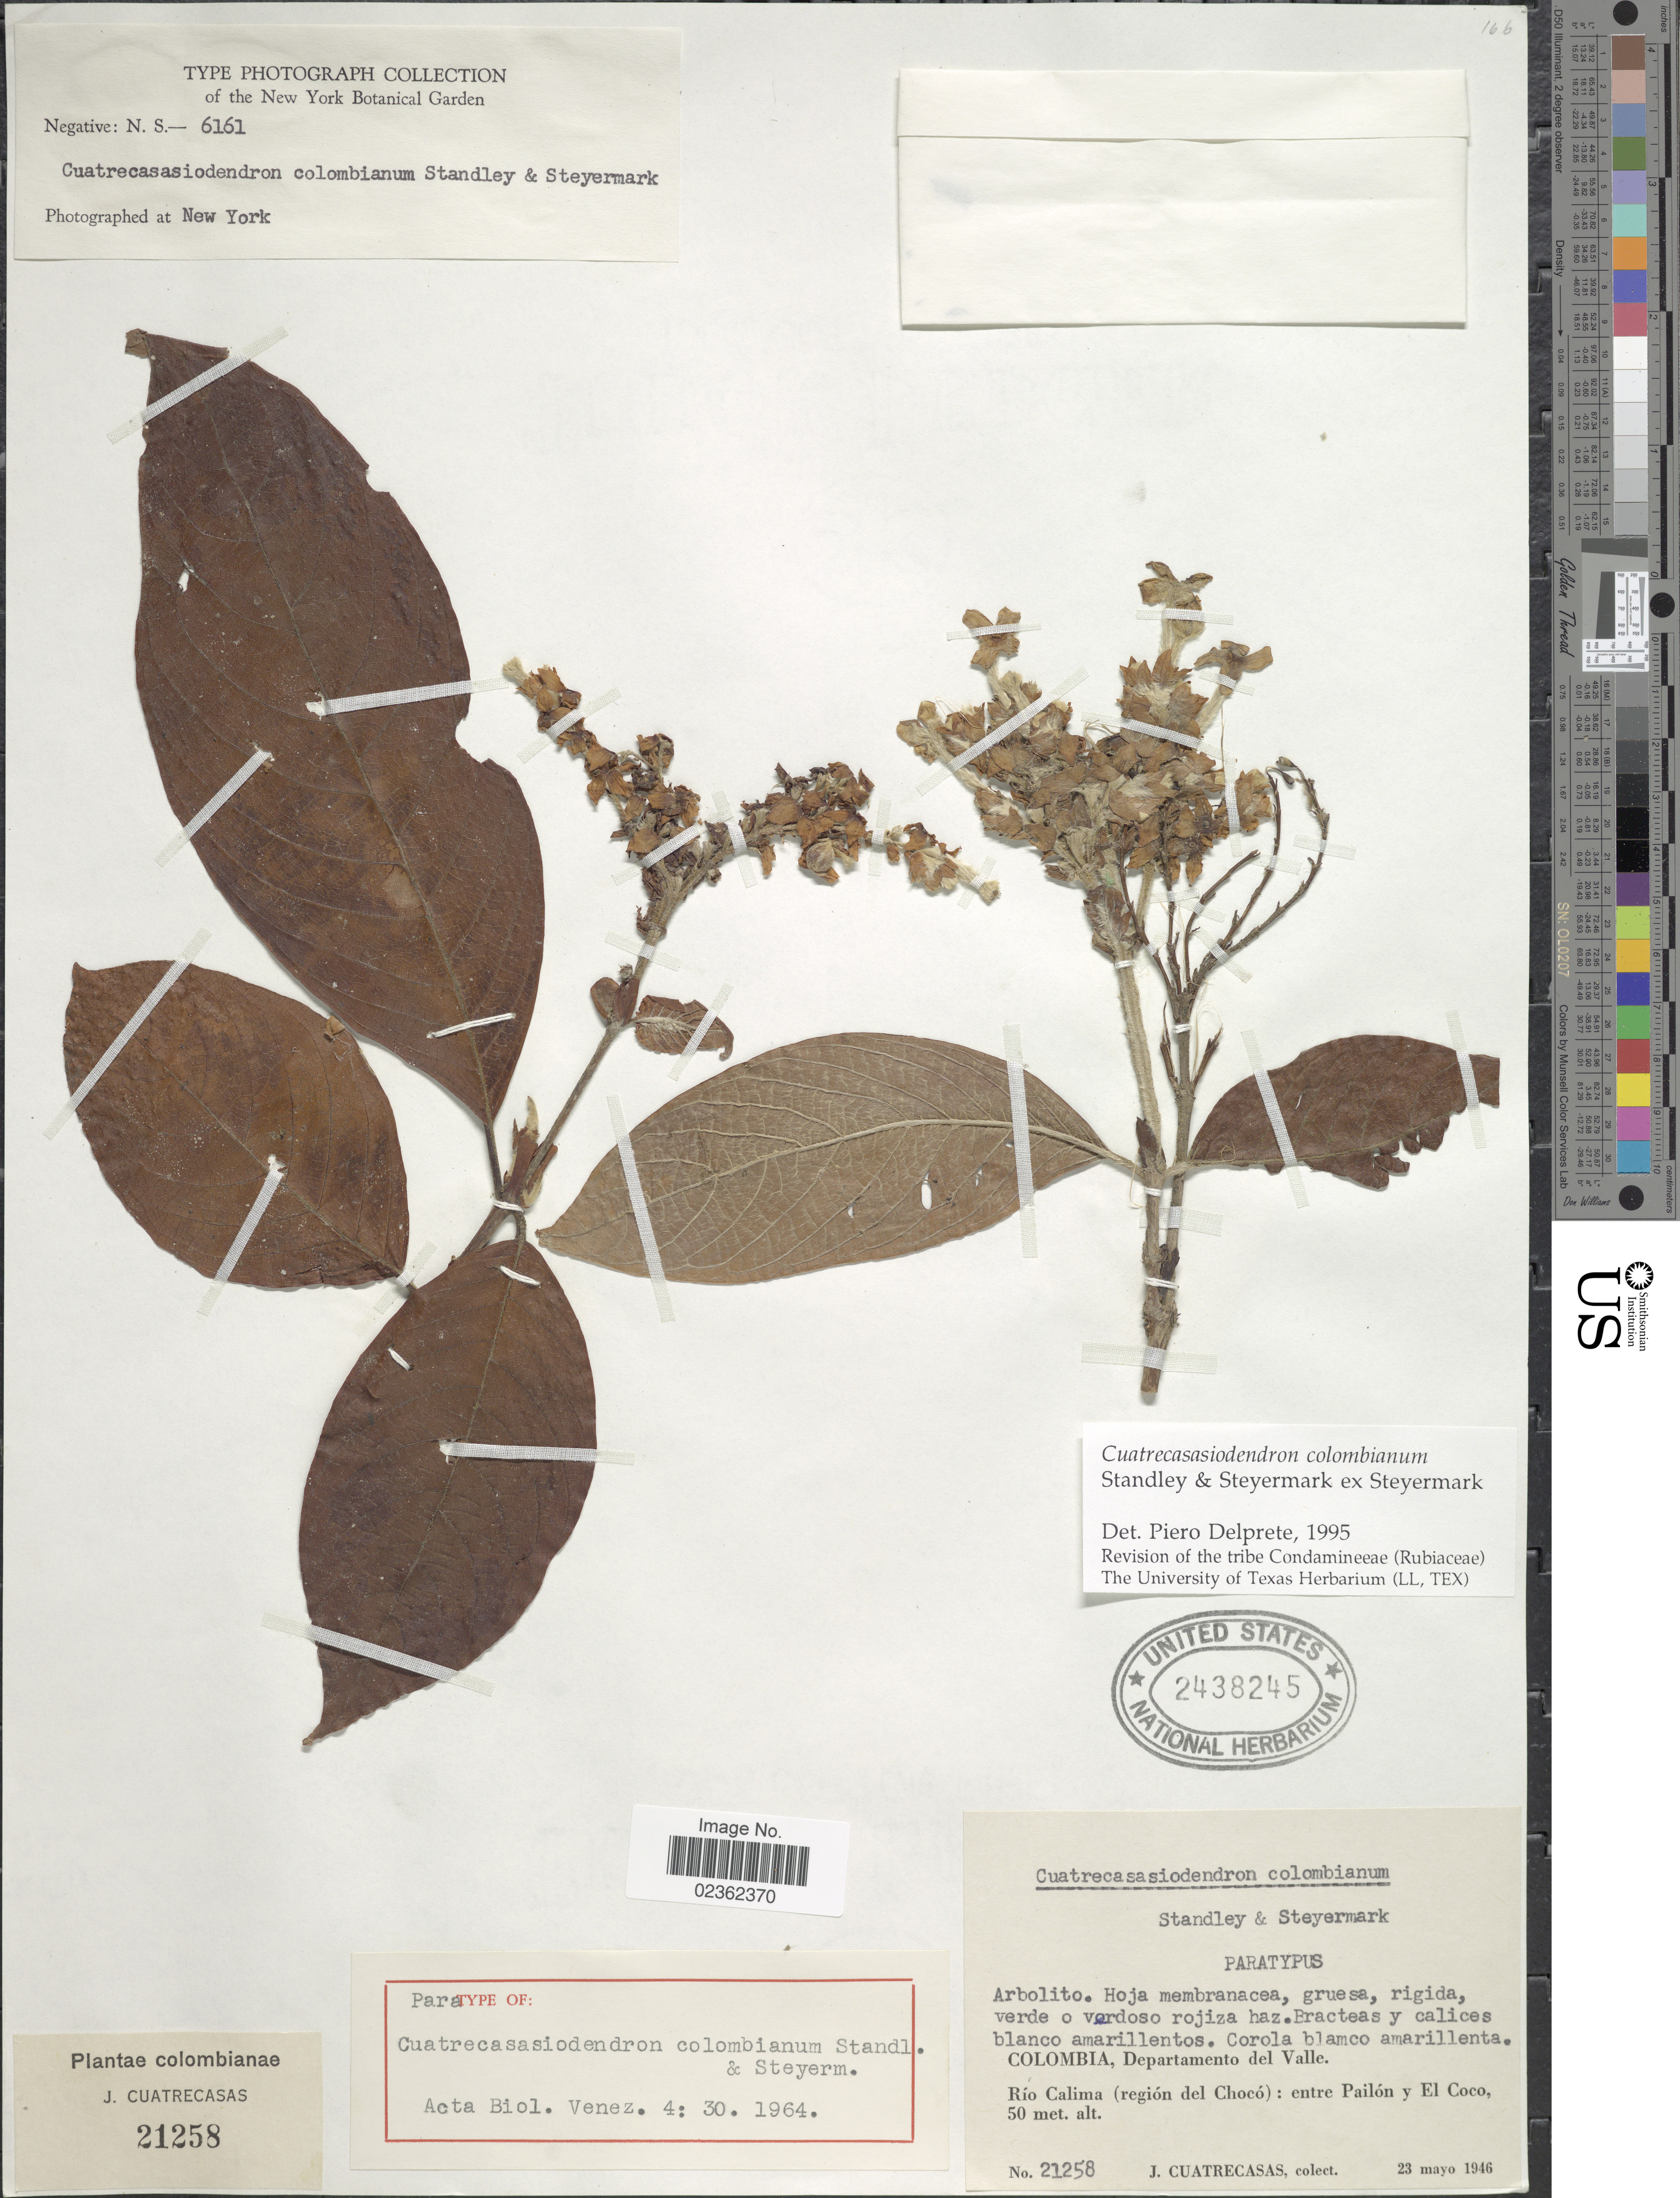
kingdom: Plantae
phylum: Tracheophyta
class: Magnoliopsida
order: Gentianales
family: Rubiaceae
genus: Cuatrecasasiodendron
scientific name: Cuatrecasasiodendron colombianum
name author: Standl. & Steyerm.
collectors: J. Cuatrecasas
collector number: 1258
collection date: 1946-05-23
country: Colombia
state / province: Valle del Cauca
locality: Departamento del Valle, Rio Calima (region del Choco): entre Pilon y El Coco.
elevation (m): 50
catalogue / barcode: US 2438245